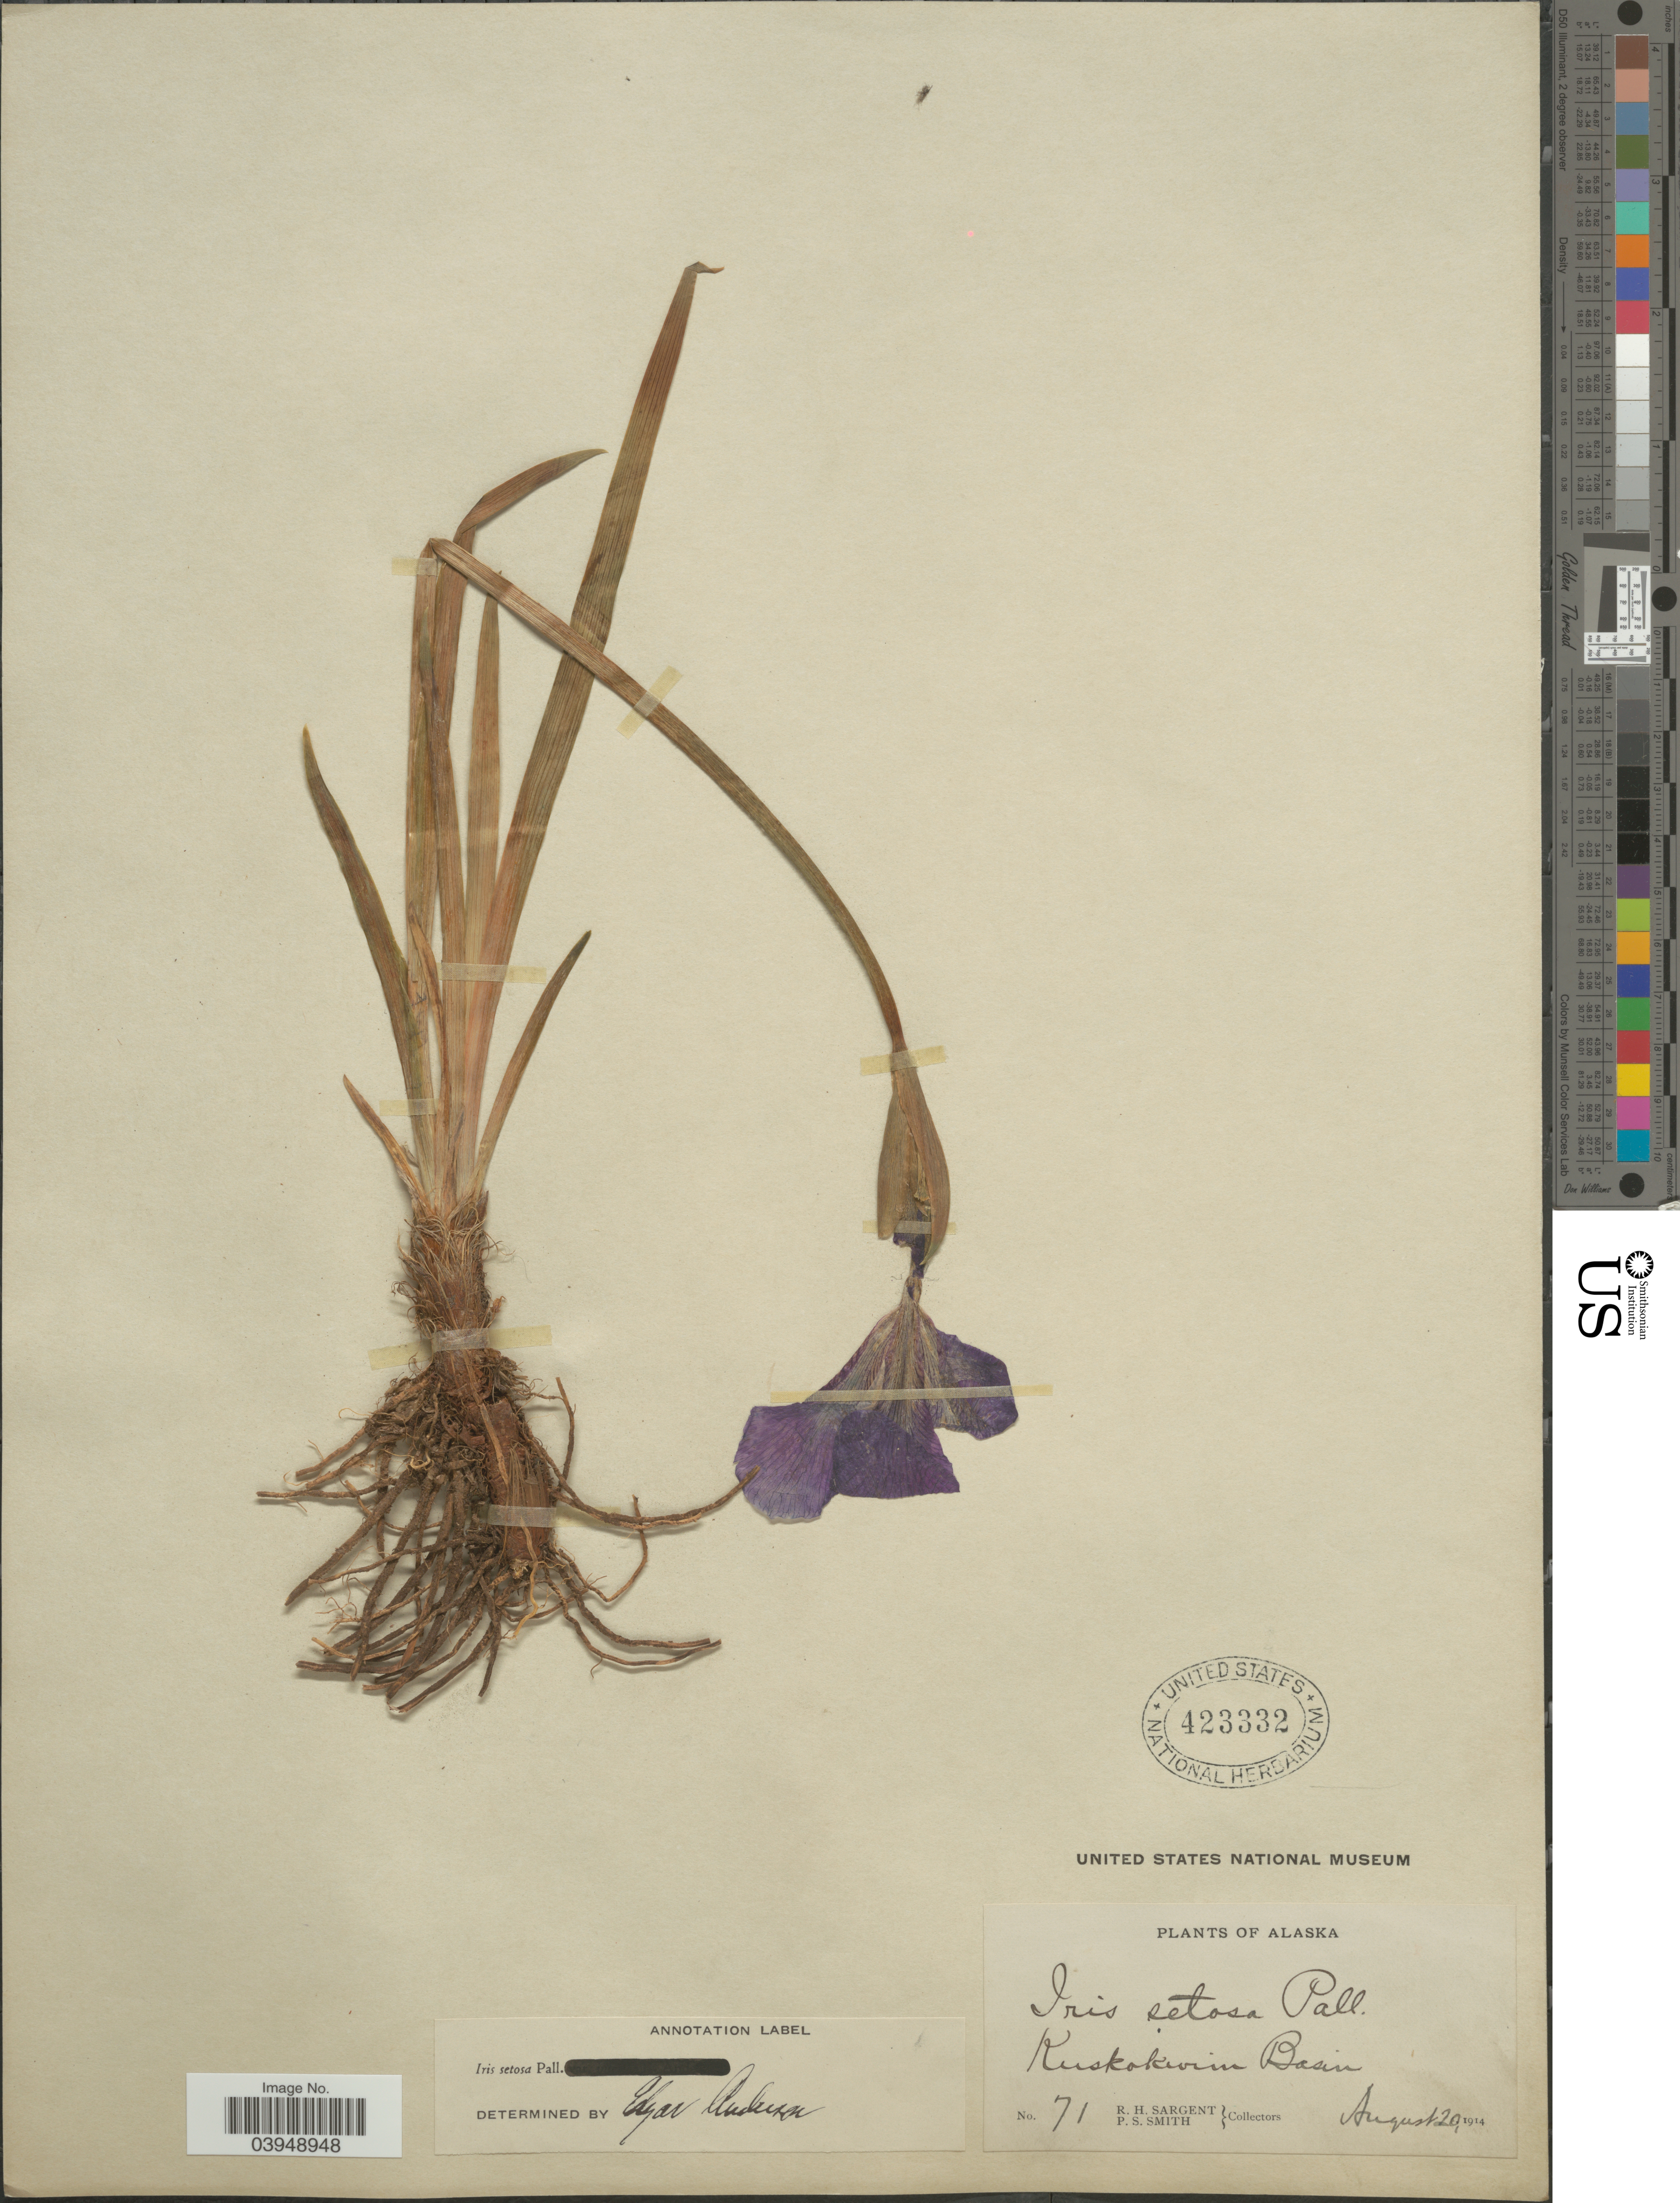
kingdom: Plantae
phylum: Tracheophyta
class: Liliopsida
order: Asparagales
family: Iridaceae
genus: Iris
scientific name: Iris setosa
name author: Pall. ex Link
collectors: R. Sargent & P. Smith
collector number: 71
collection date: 1914-08-20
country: United States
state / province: Alaska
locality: Kuskokwim Basin.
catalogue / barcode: US 423332